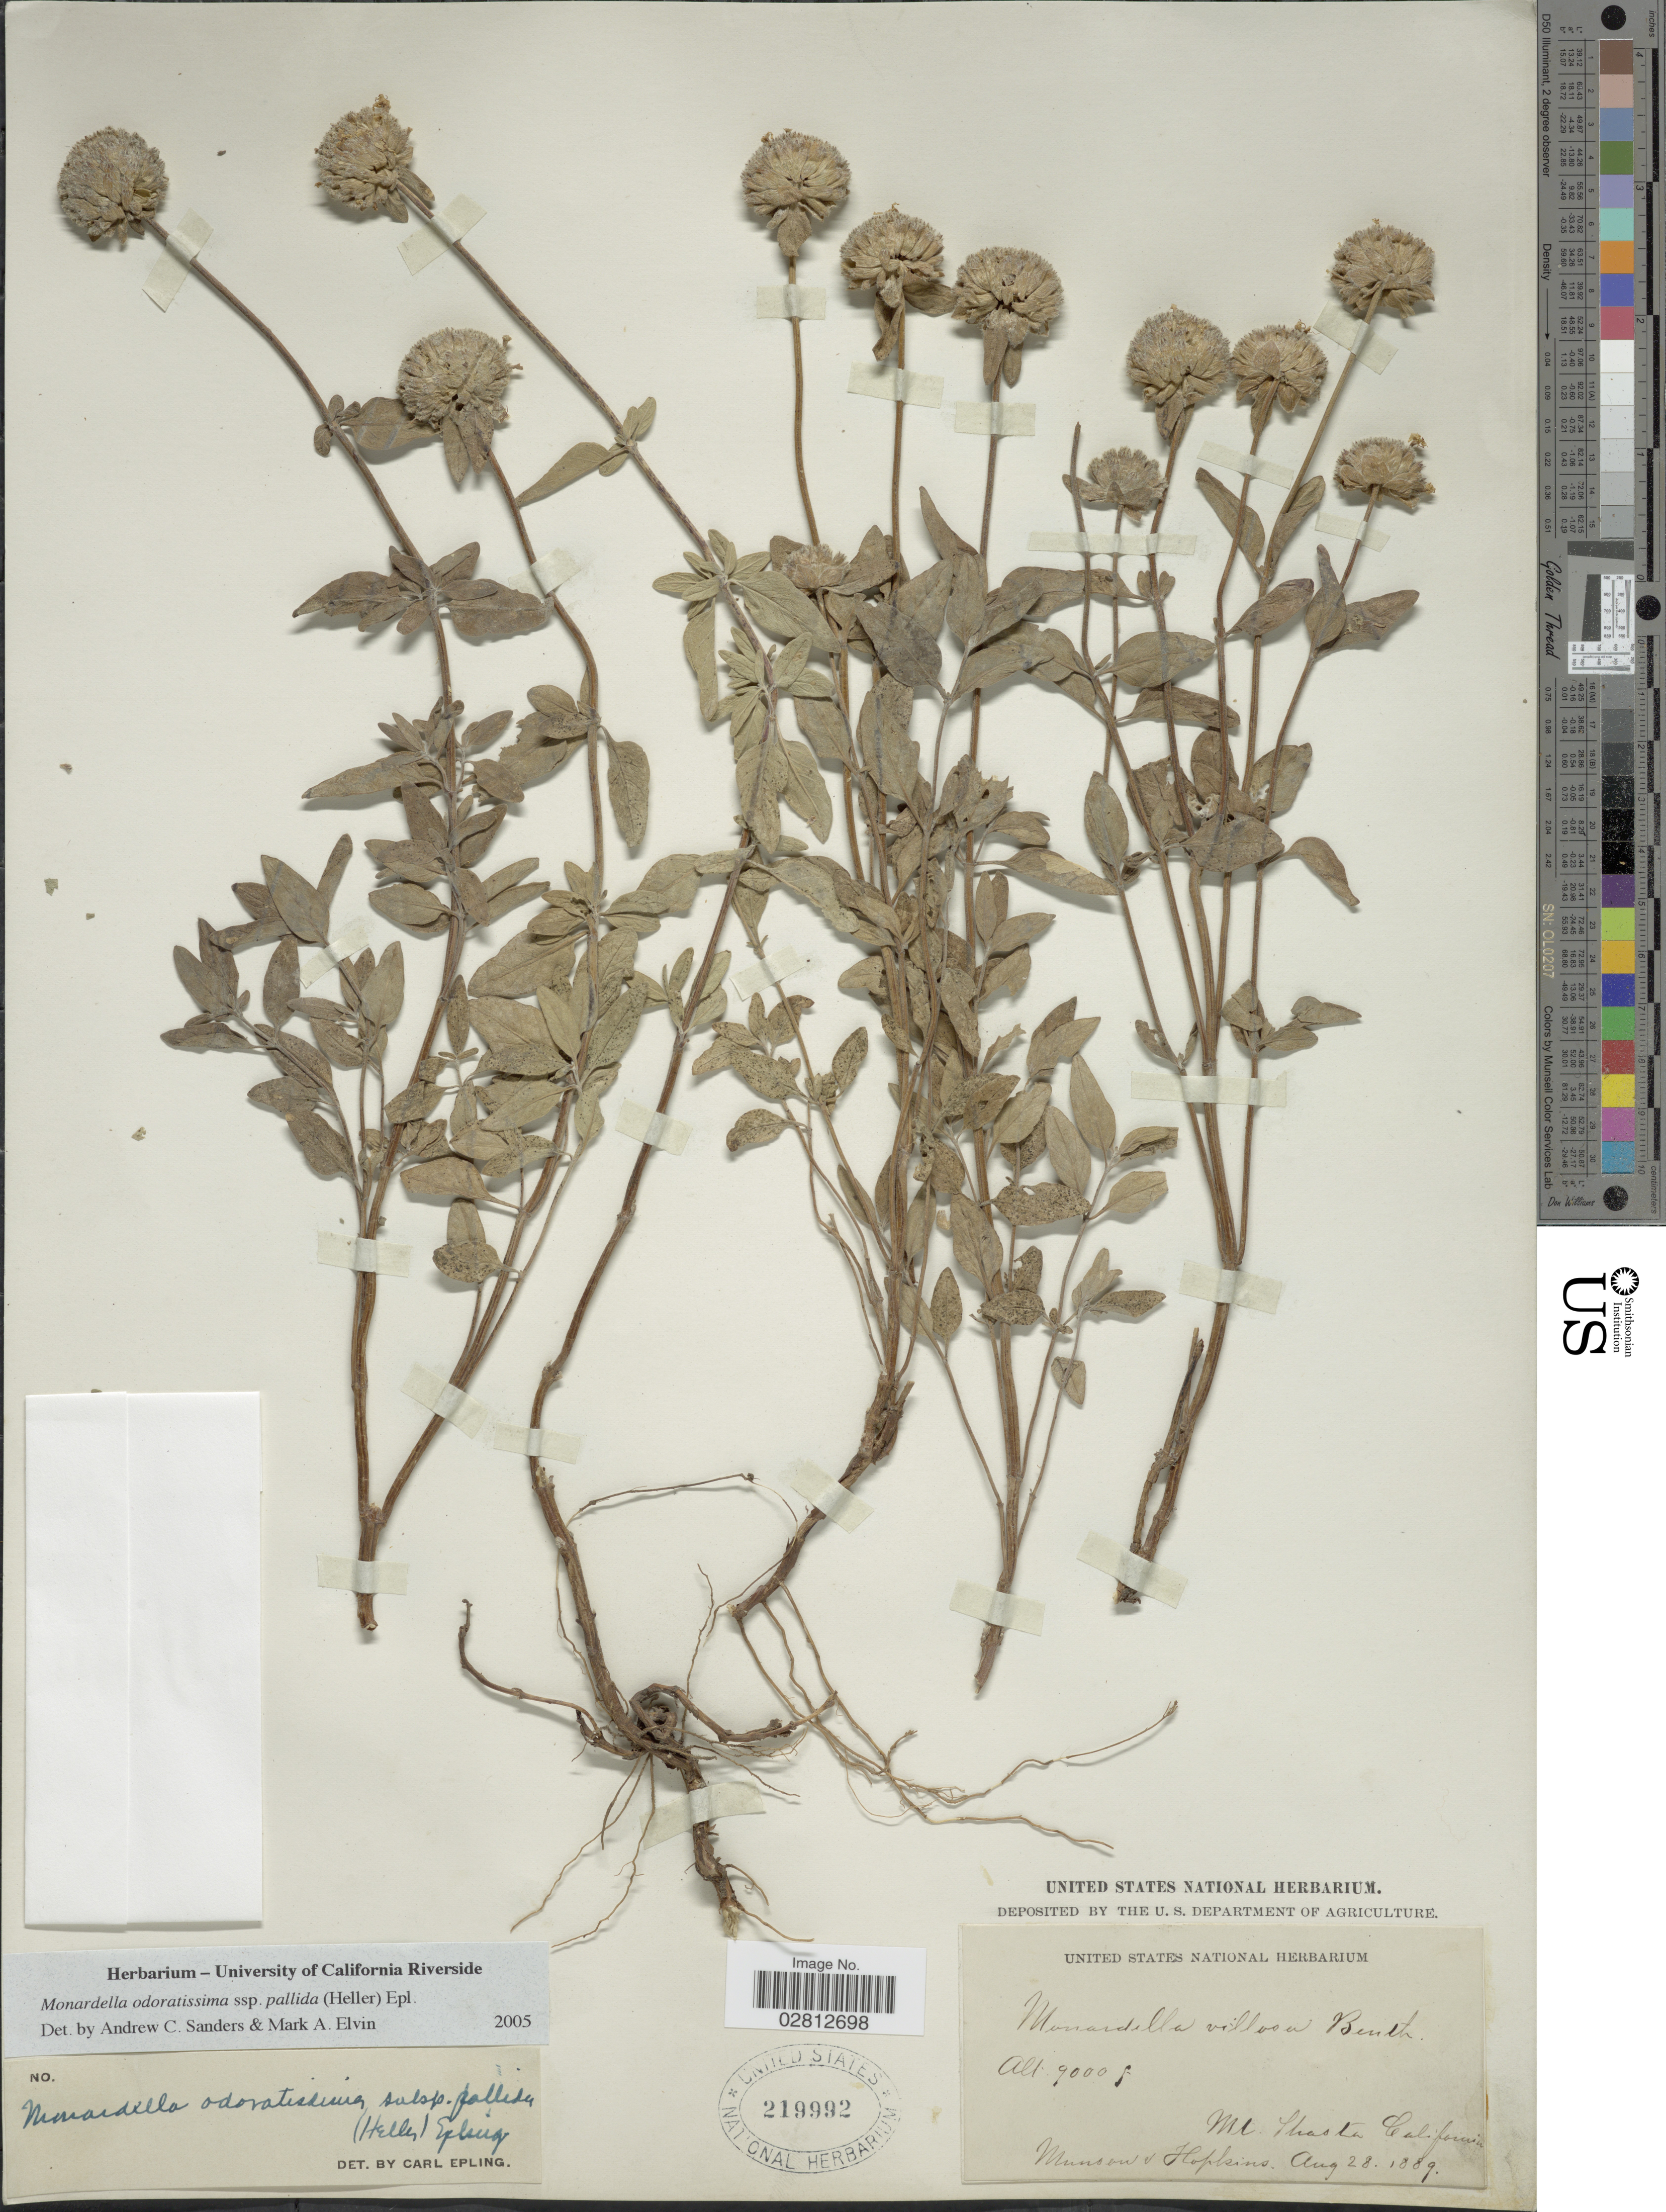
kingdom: Plantae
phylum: Tracheophyta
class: Magnoliopsida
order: Lamiales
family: Lamiaceae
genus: Monardella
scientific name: Monardella odoratissima subsp. pallida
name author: (A. Heller) Epling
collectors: -. Munson & -. Hopkins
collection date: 1889-08-28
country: United States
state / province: California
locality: Mt. Shasta.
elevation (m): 2743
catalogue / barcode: US 219992